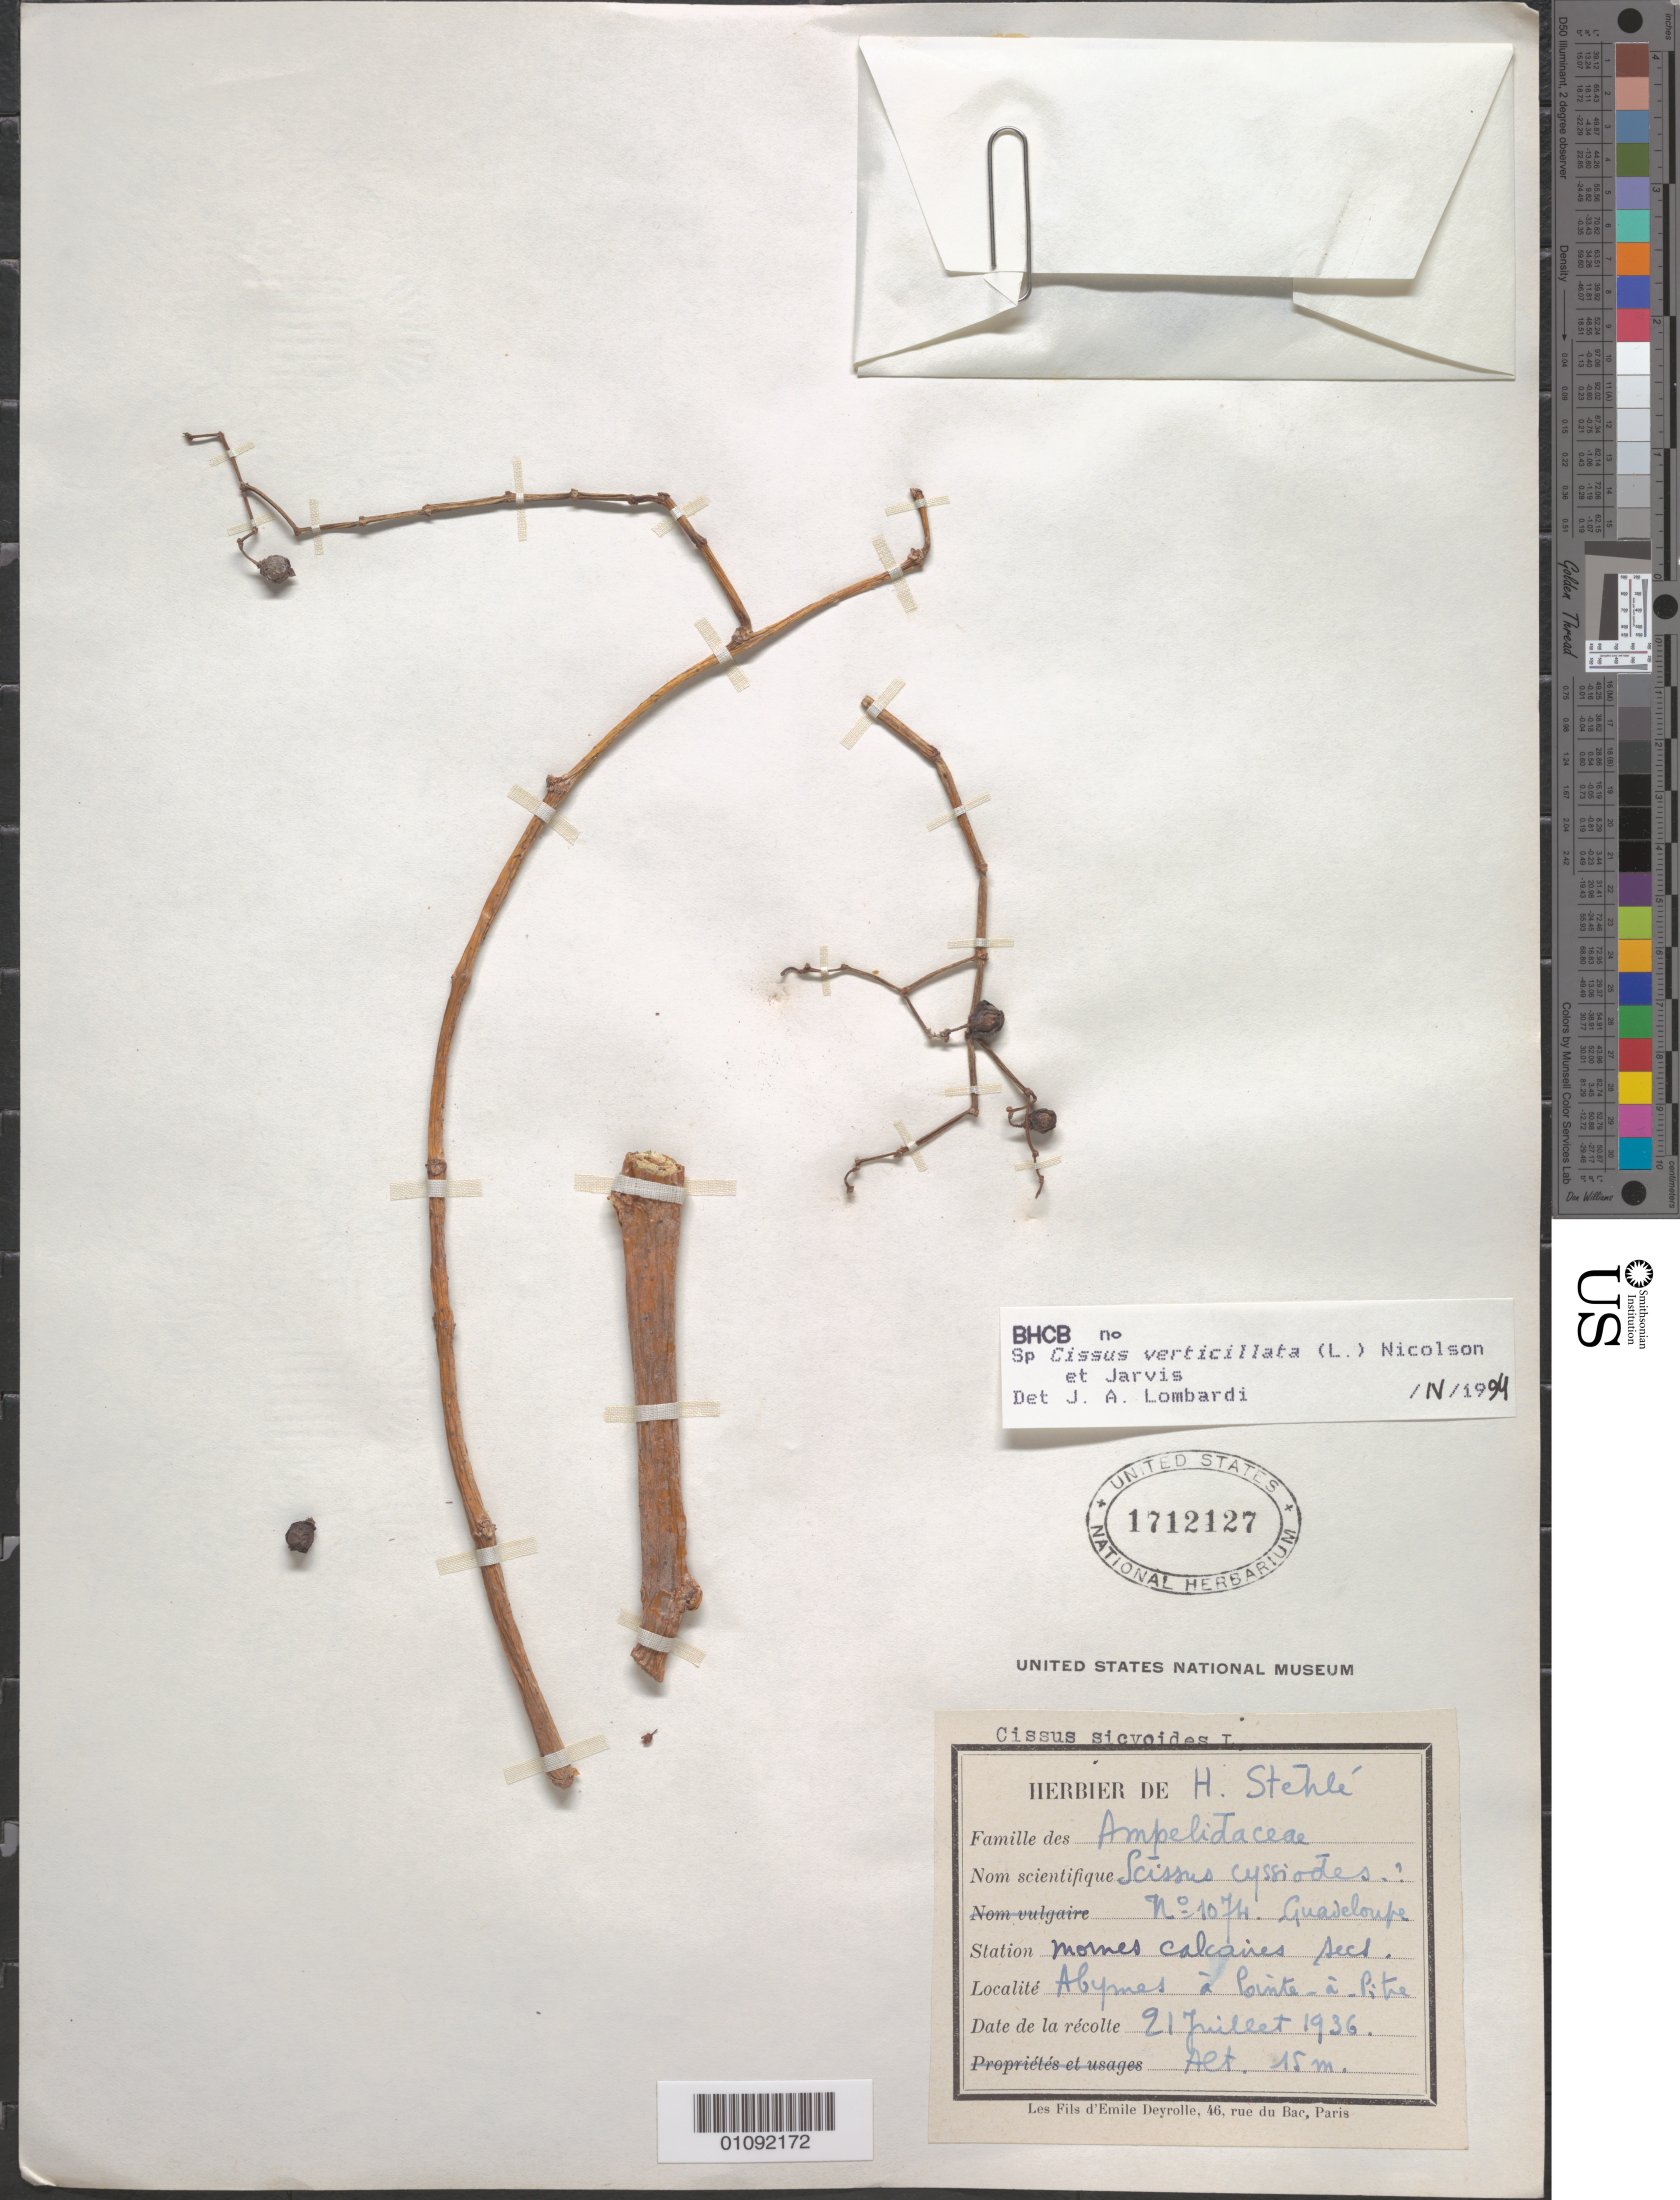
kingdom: Plantae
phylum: Tracheophyta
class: Magnoliopsida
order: Vitales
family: Vitaceae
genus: Cissus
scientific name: Cissus verticillata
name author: (L.) Nicolson & C.E. Jarvis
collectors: H. Stehlé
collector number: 1074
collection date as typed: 21 Jul 1936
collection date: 1936-07-21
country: Guadeloupe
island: Grande Terre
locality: Abymes à Pointe-à-Pitre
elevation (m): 15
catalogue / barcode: US 1712127